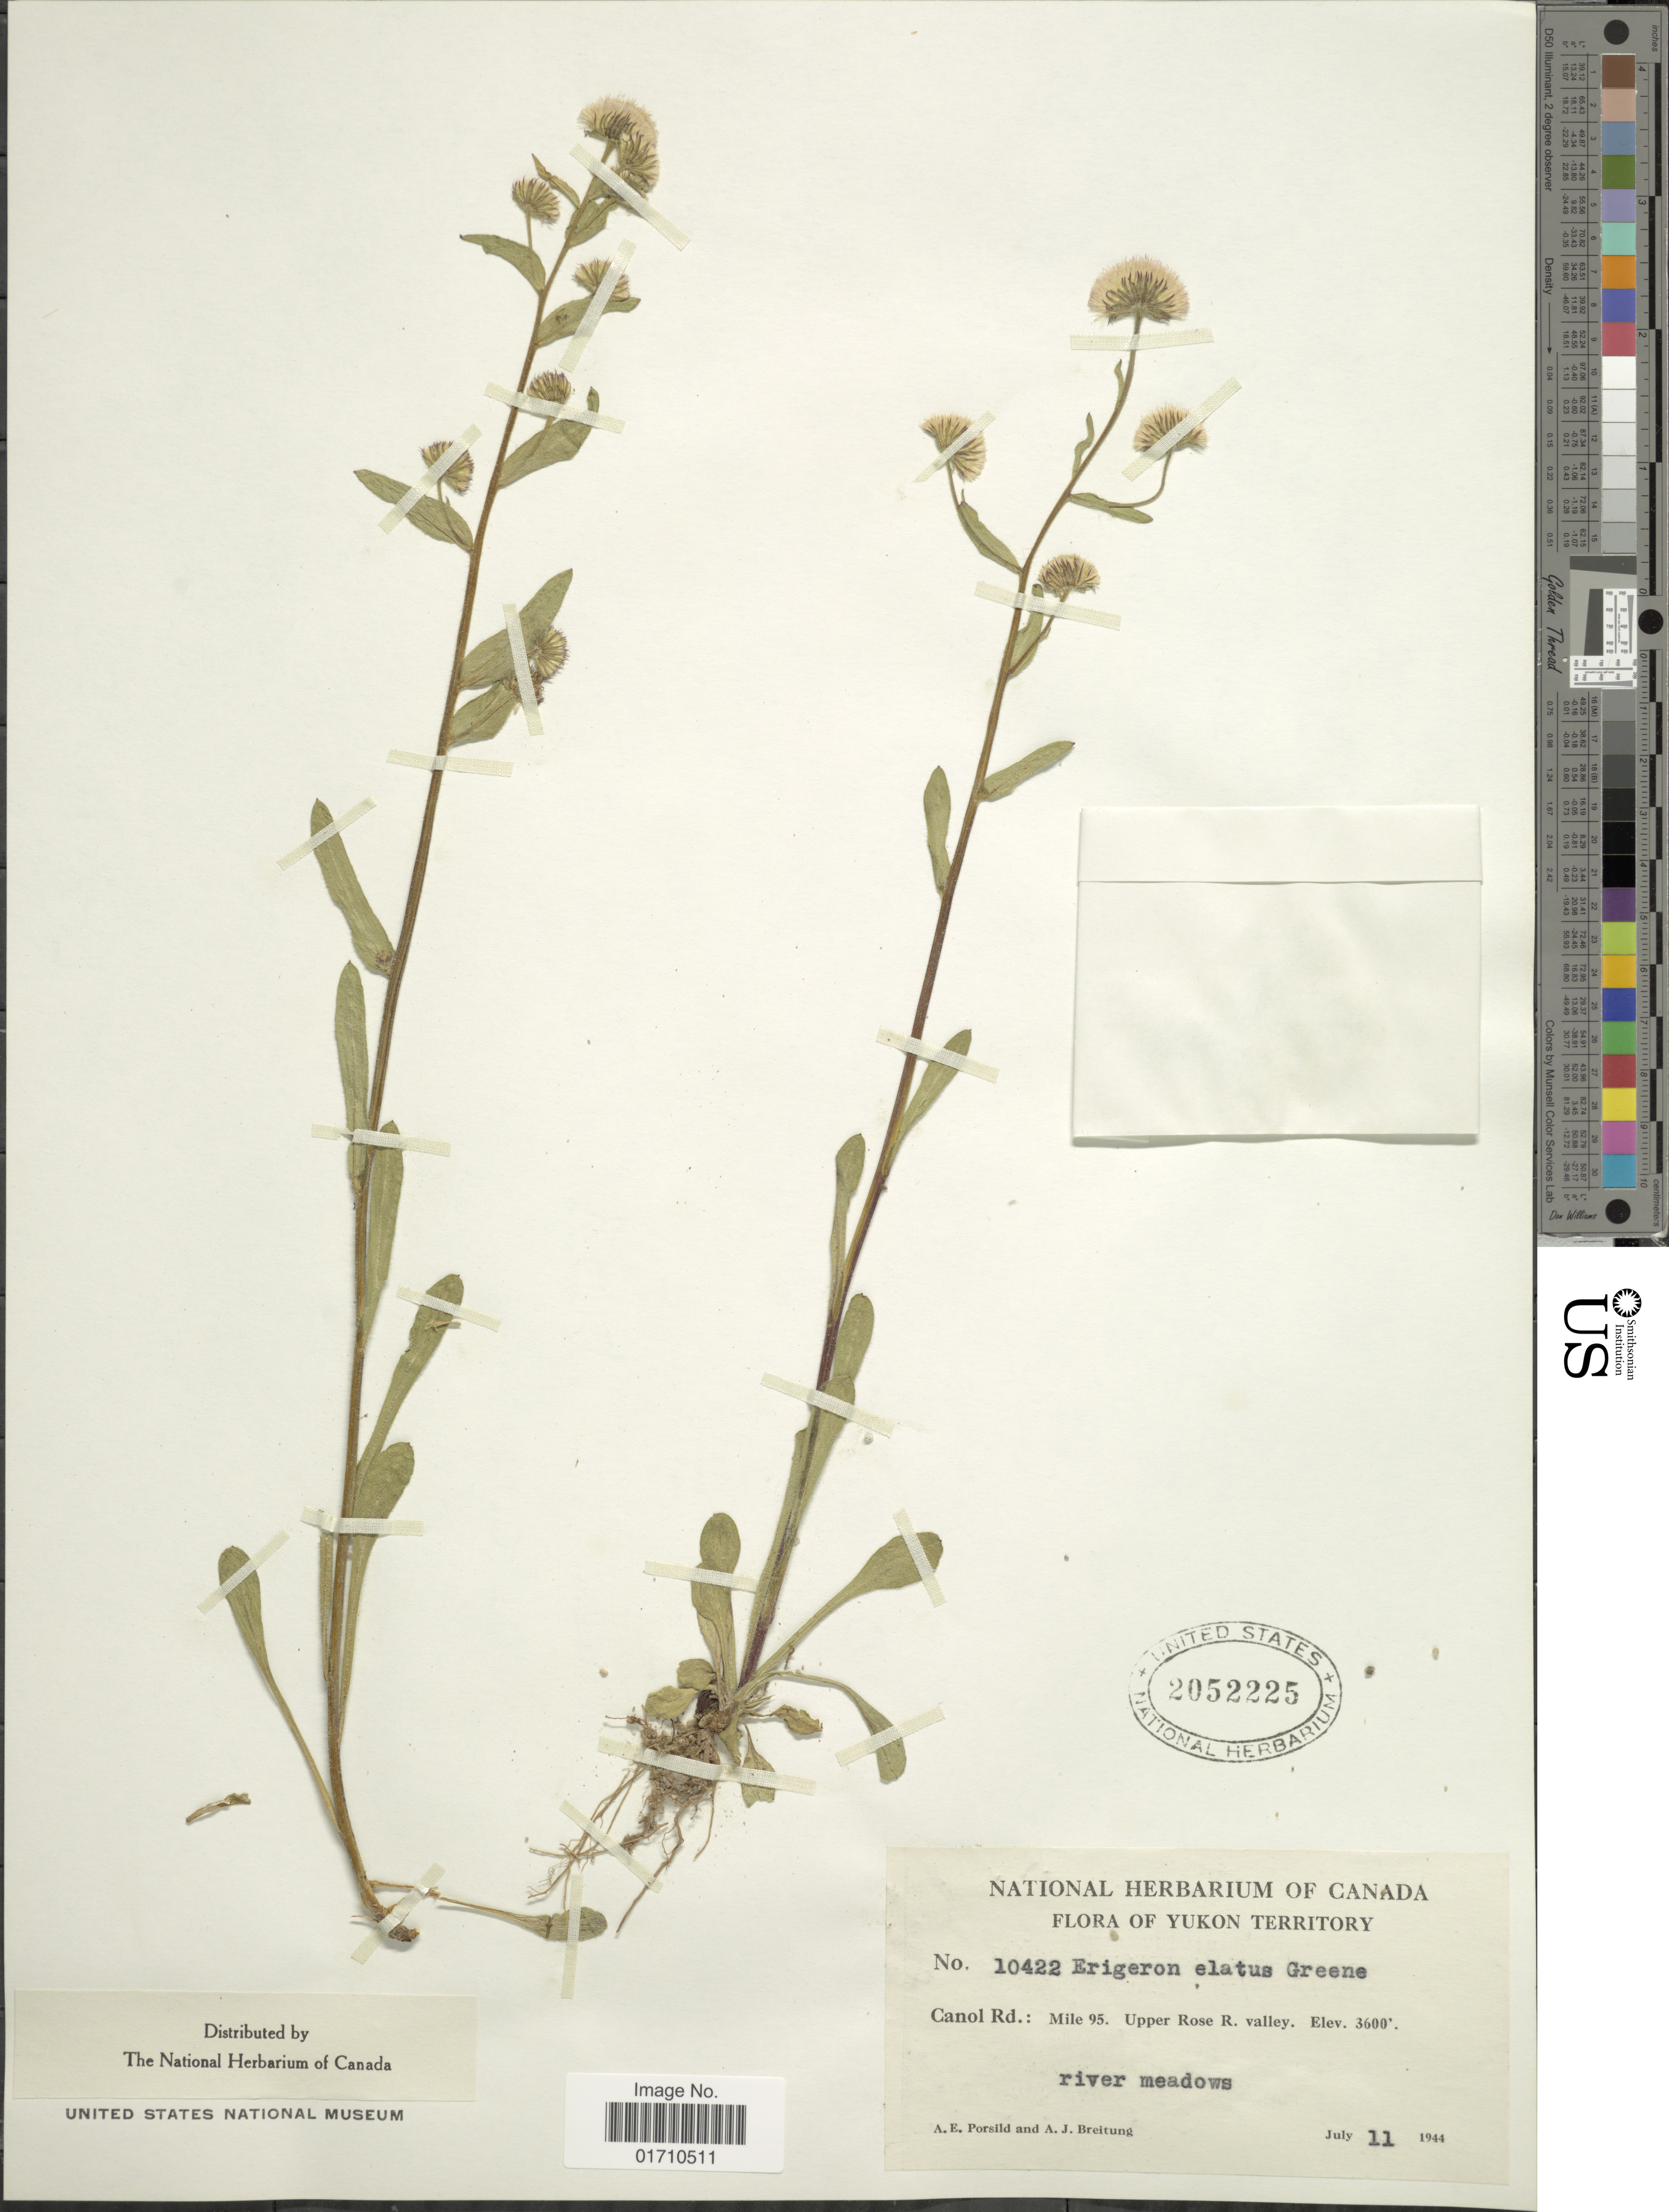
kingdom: Plantae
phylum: Tracheophyta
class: Magnoliopsida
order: Asterales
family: Asteraceae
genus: Erigeron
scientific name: Erigeron acris var. elatus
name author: (Hook.) Cronq.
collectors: A. E. Porsild & A. Breitung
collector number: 10422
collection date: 1944-07-11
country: Canada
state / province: Yukon Territory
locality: Canol Rd: Mile 95. Upper Rose R. valley, river meadows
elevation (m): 1097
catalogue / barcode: US 2052225